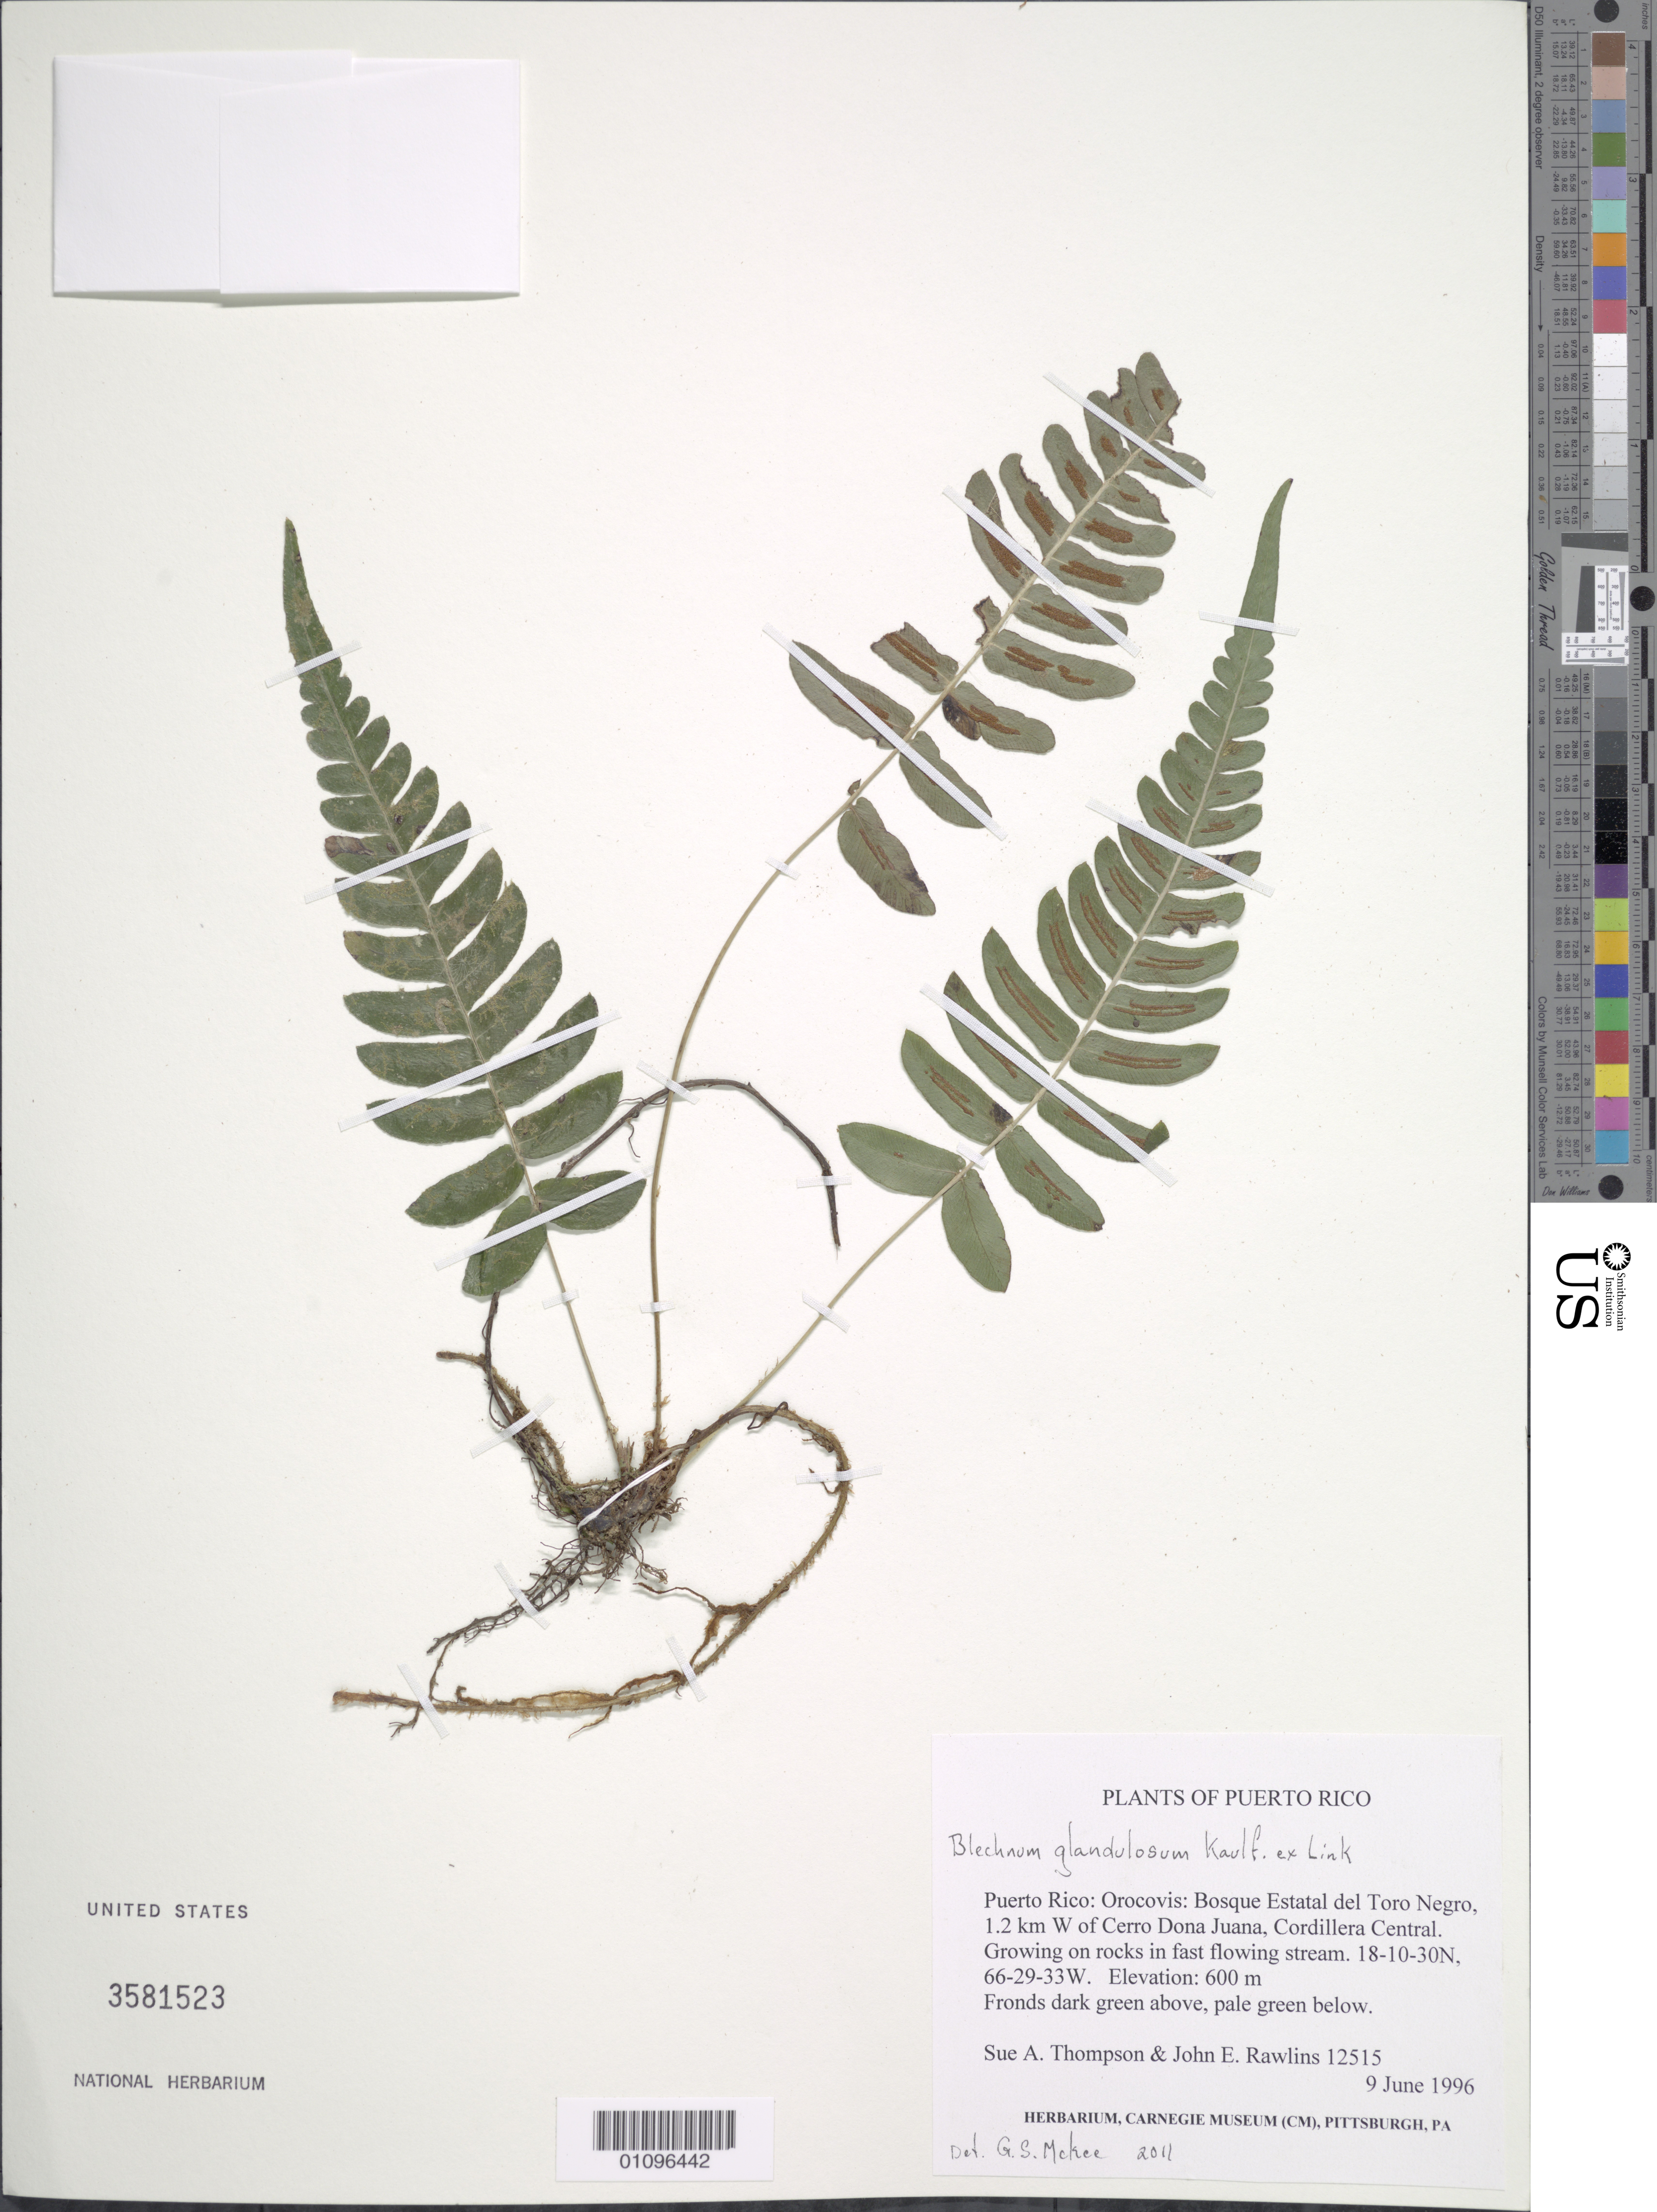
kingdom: Plantae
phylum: Tracheophyta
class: Polypodiopsida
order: Polypodiales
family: Blechnaceae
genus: Blechnum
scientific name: Blechnum glandulosum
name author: Link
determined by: McKee, G. S., (US), NMNH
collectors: S. A. Thompson & J. Rawlins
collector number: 12515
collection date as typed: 09 Jun 1996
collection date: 1996-06-09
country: Puerto Rico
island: Puerto Rico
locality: Orocovis; Bosque Estatal del Toro Negro, 1.2 km W of Cerro Dona Juana, Cordillera Central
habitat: Growing on rocks in fast flowing stream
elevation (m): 600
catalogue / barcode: US 3581523